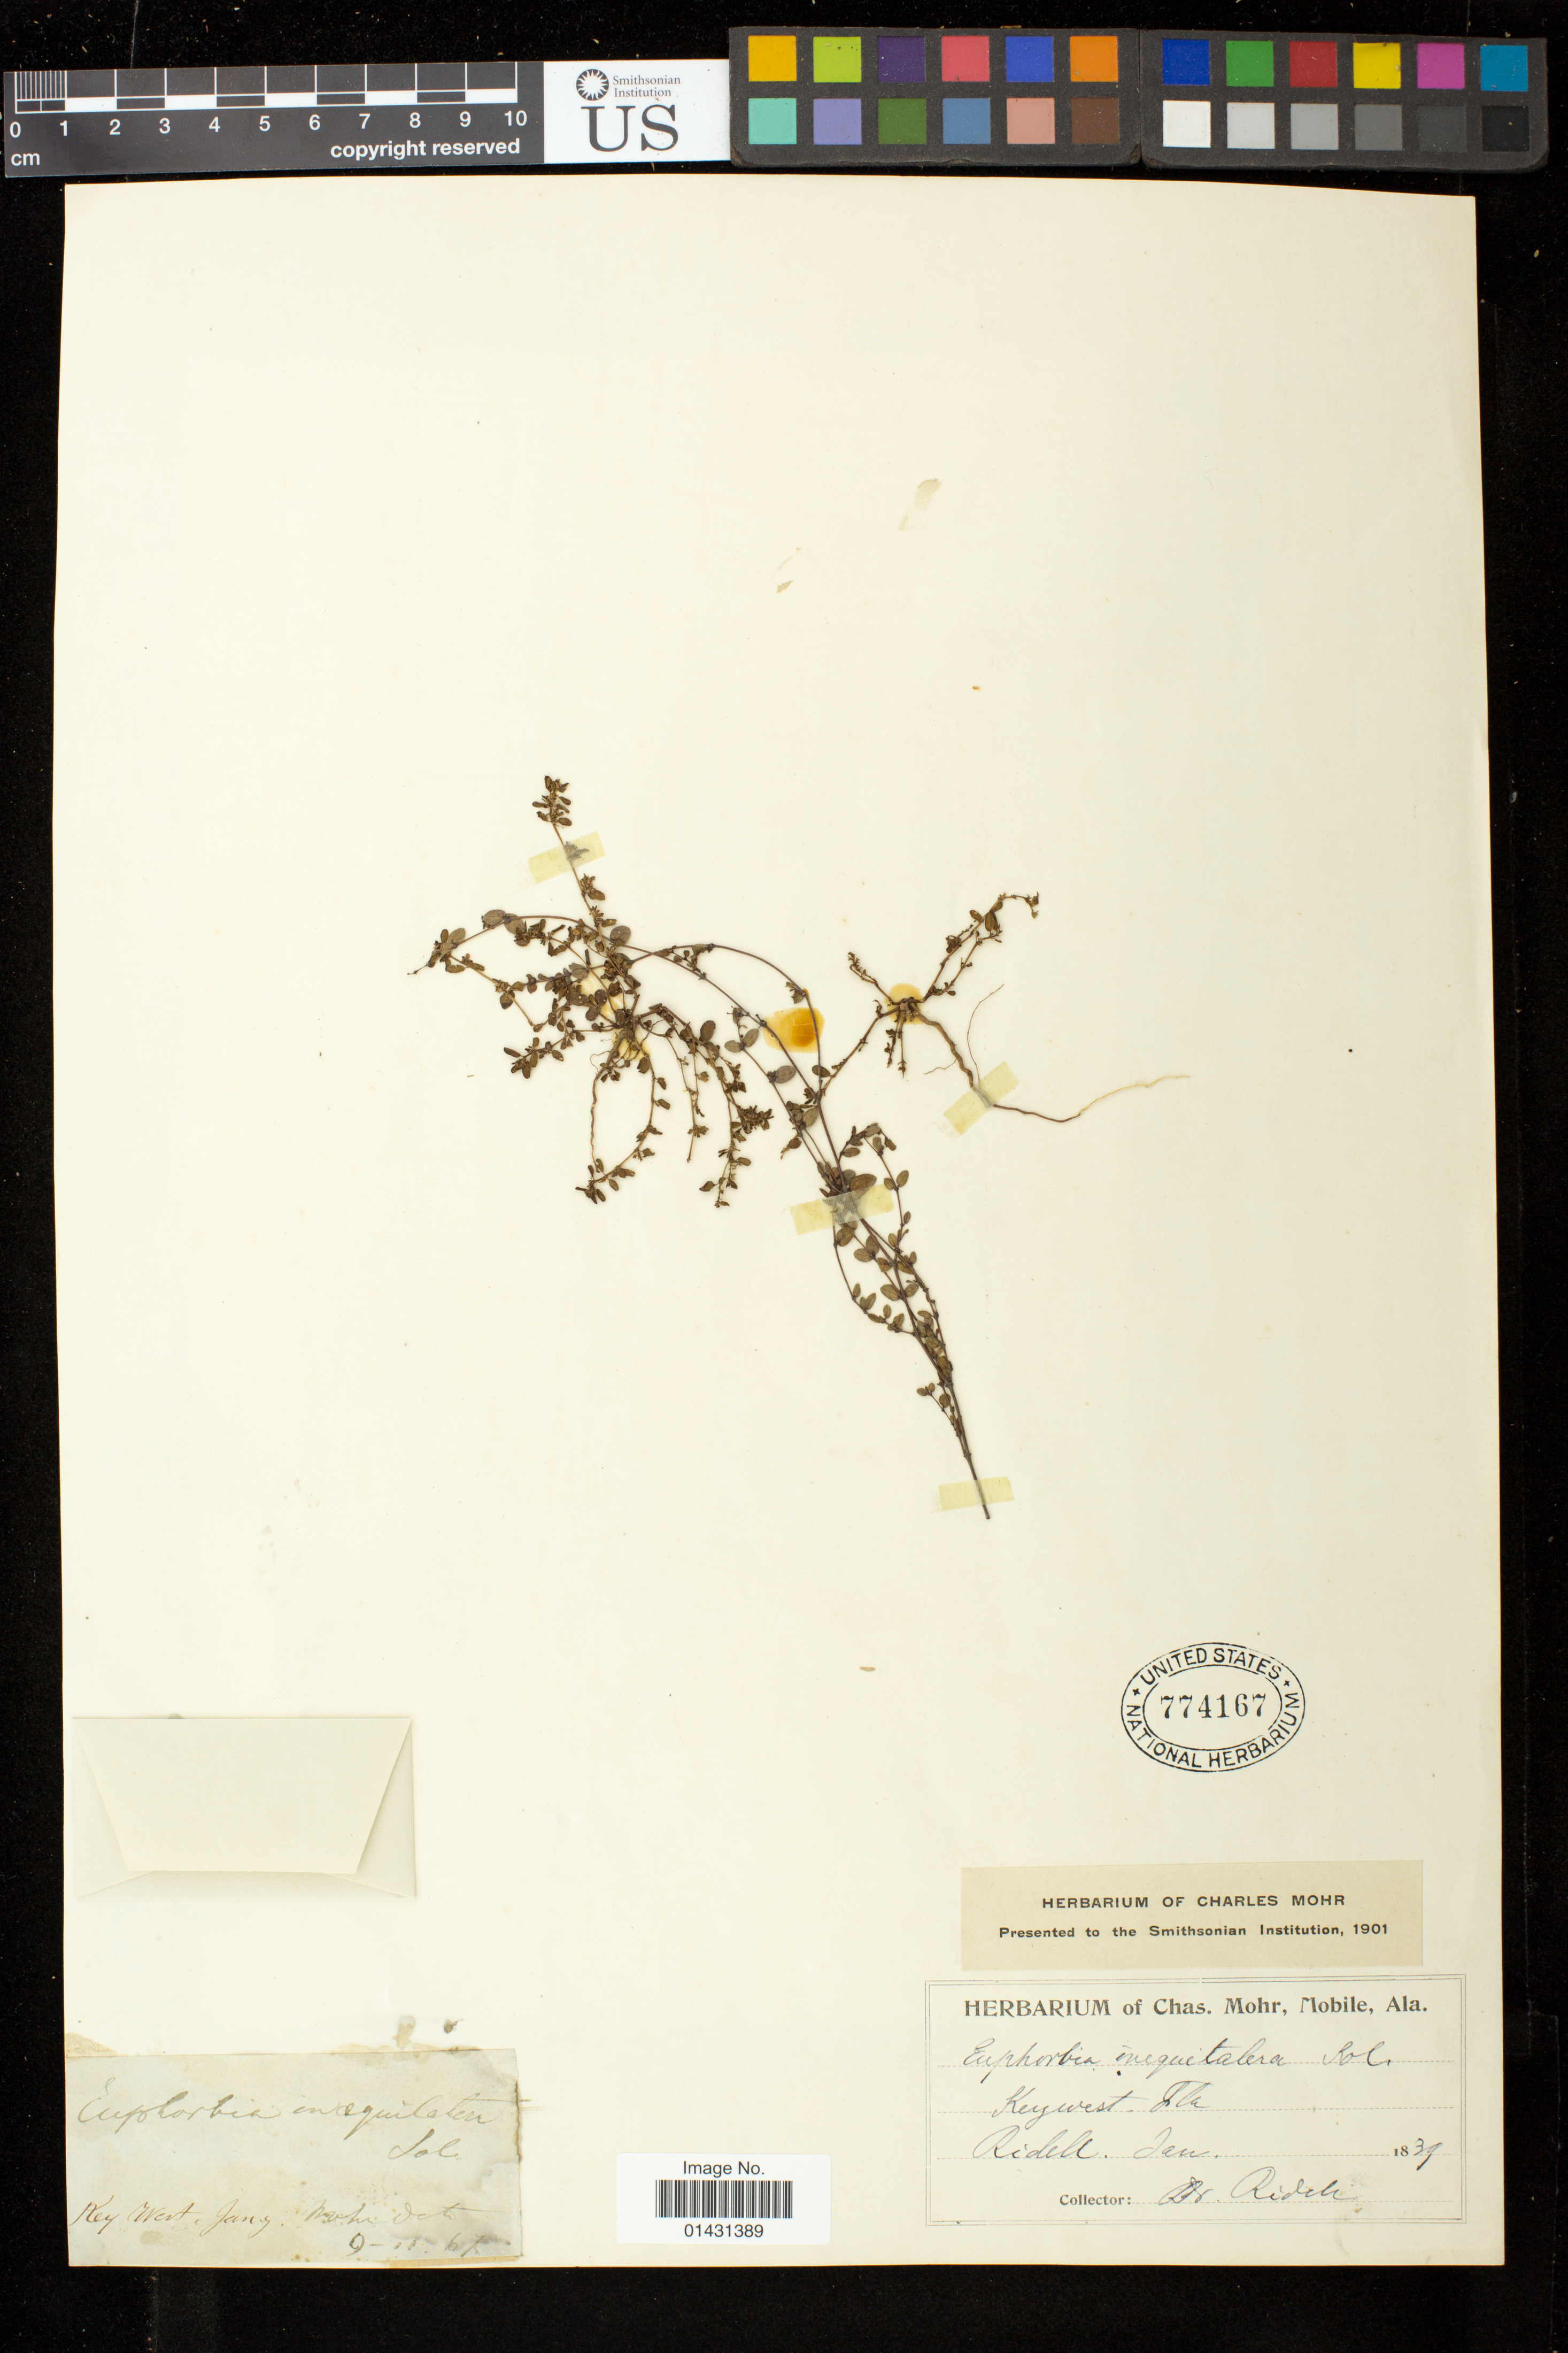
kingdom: Plantae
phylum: Tracheophyta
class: Magnoliopsida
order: Malpighiales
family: Euphorbiaceae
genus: Euphorbia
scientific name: Euphorbia inaequilatera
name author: Sond.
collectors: J. Riddell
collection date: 1839-01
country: United States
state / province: Florida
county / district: Monroe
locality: Key West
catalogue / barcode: US 774167